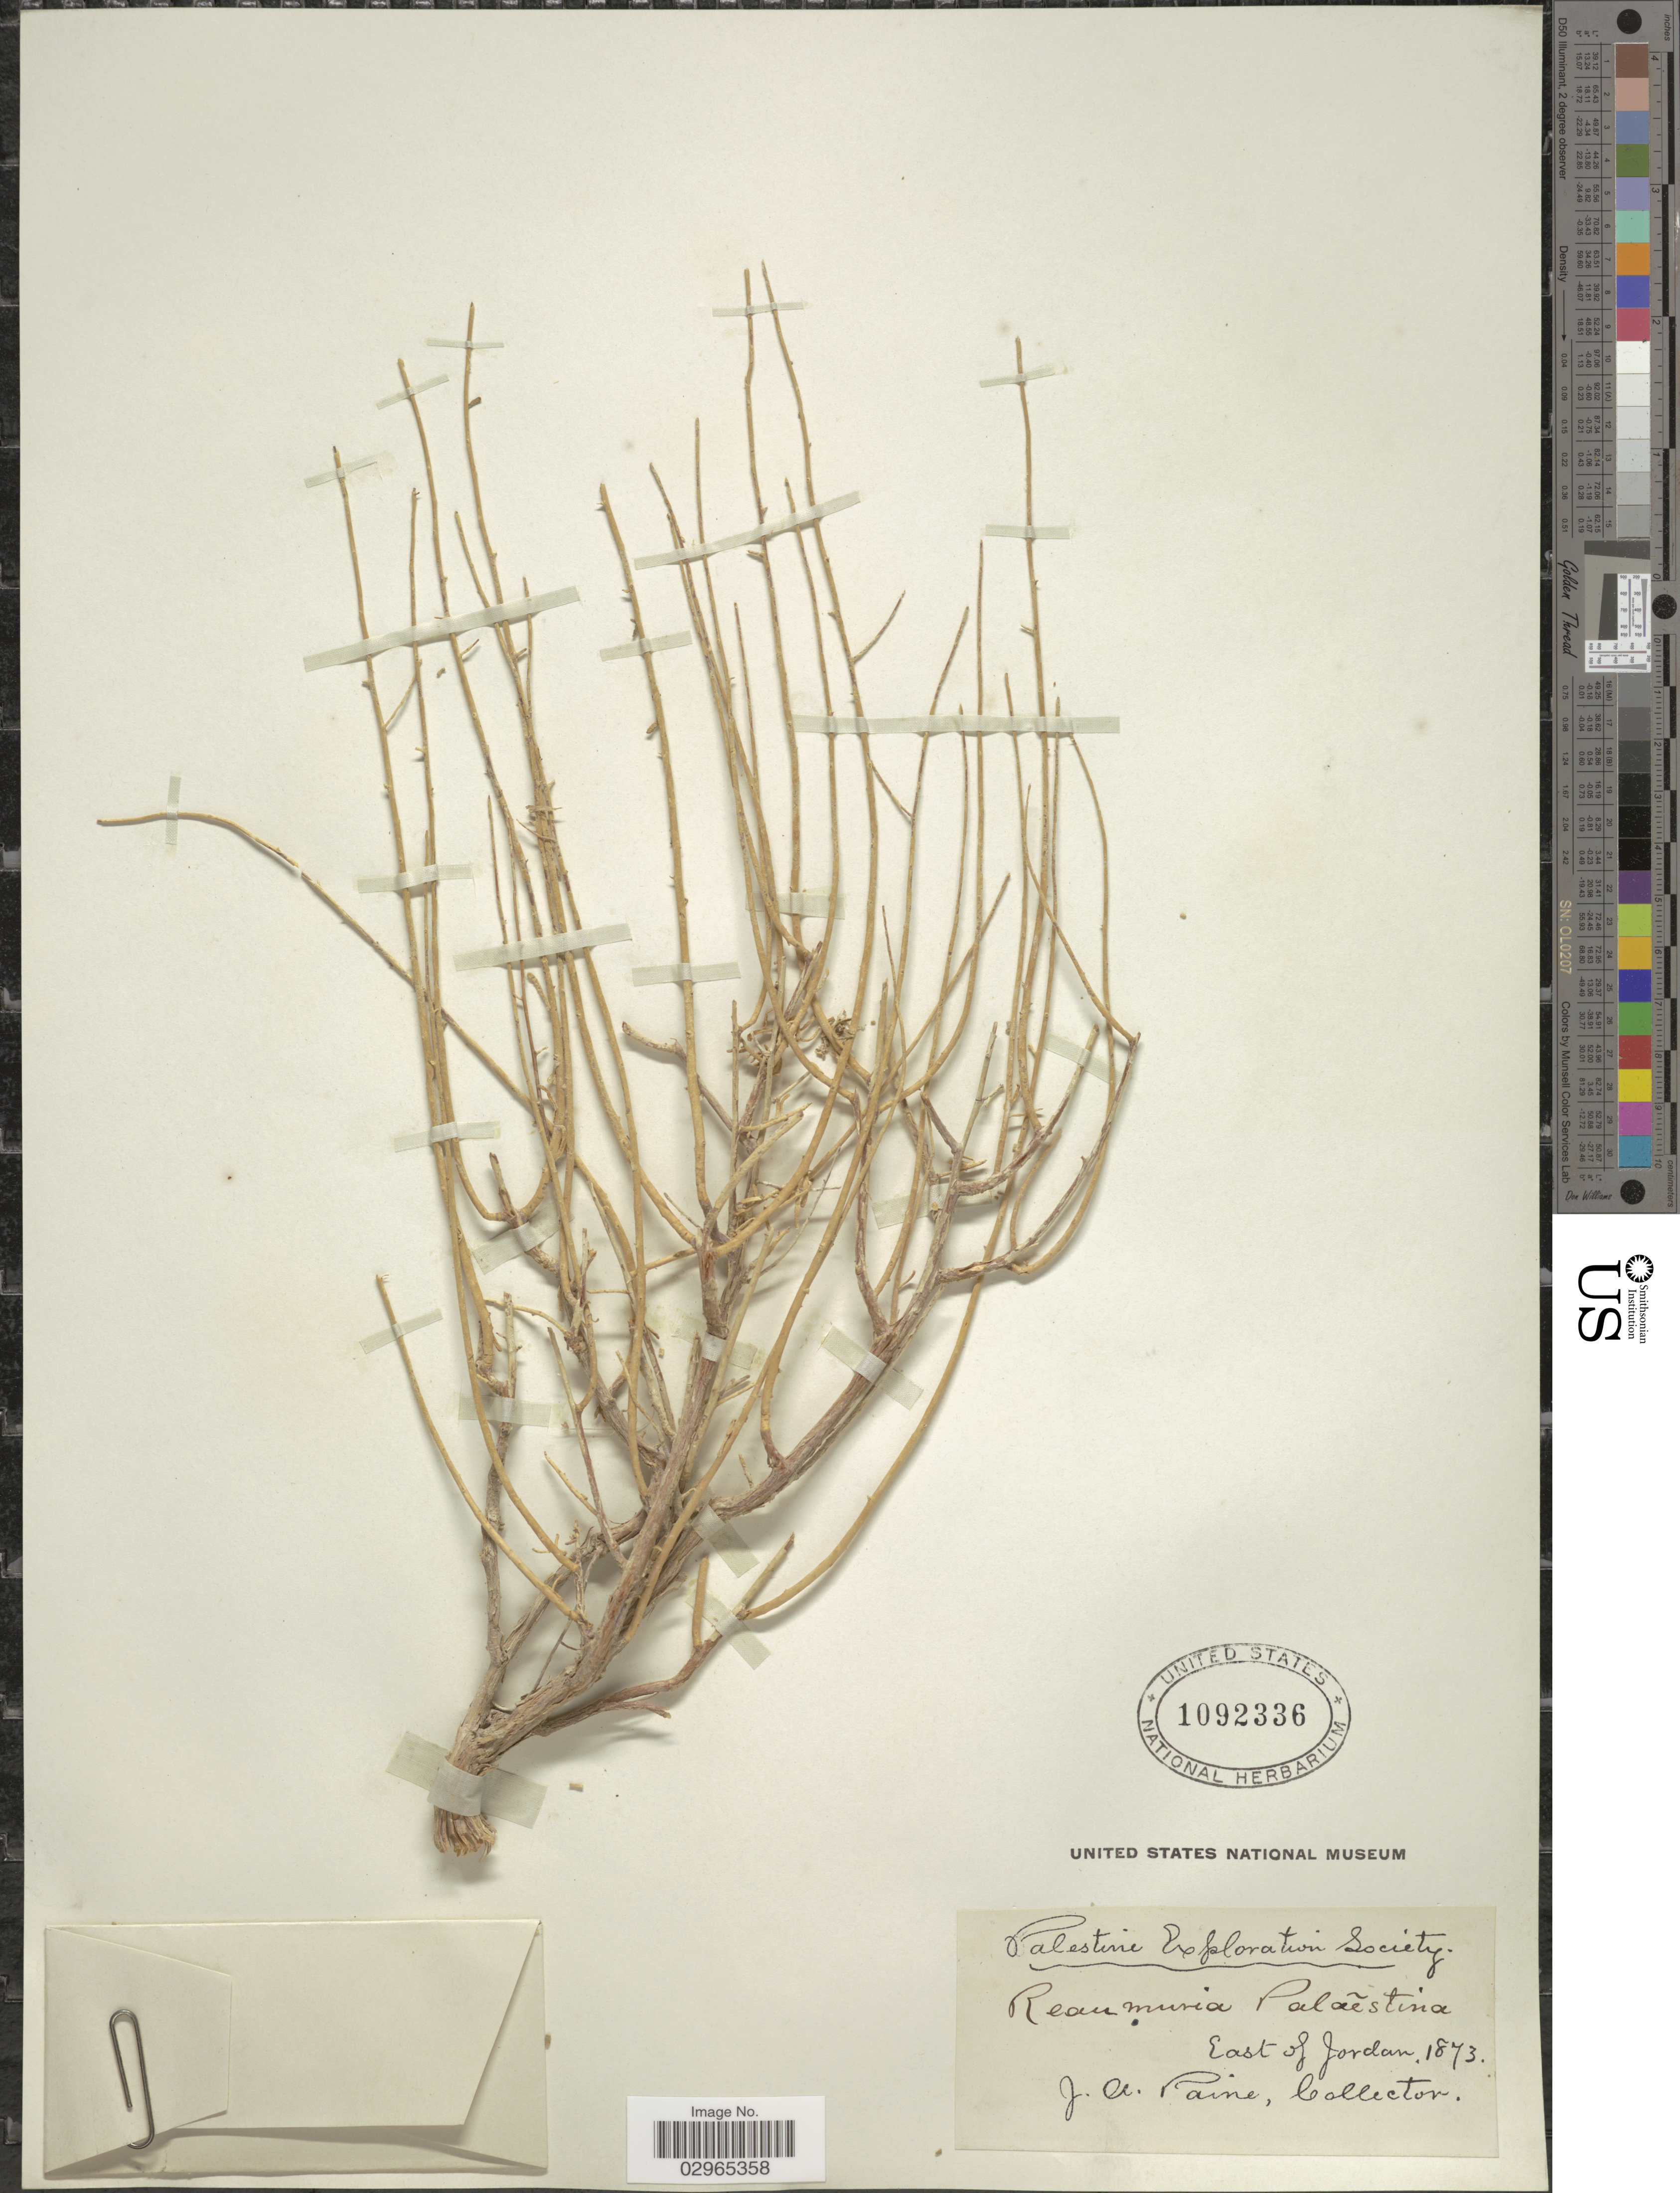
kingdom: Plantae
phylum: Tracheophyta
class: Magnoliopsida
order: Caryophyllales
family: Tamaricaceae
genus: Reaumuria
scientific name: Reaumuria palaestina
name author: Boiss.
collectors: J. A. Paine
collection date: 1873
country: Jordan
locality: Reaumuria Palãestina. East of Jordan.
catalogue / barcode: US 1092336